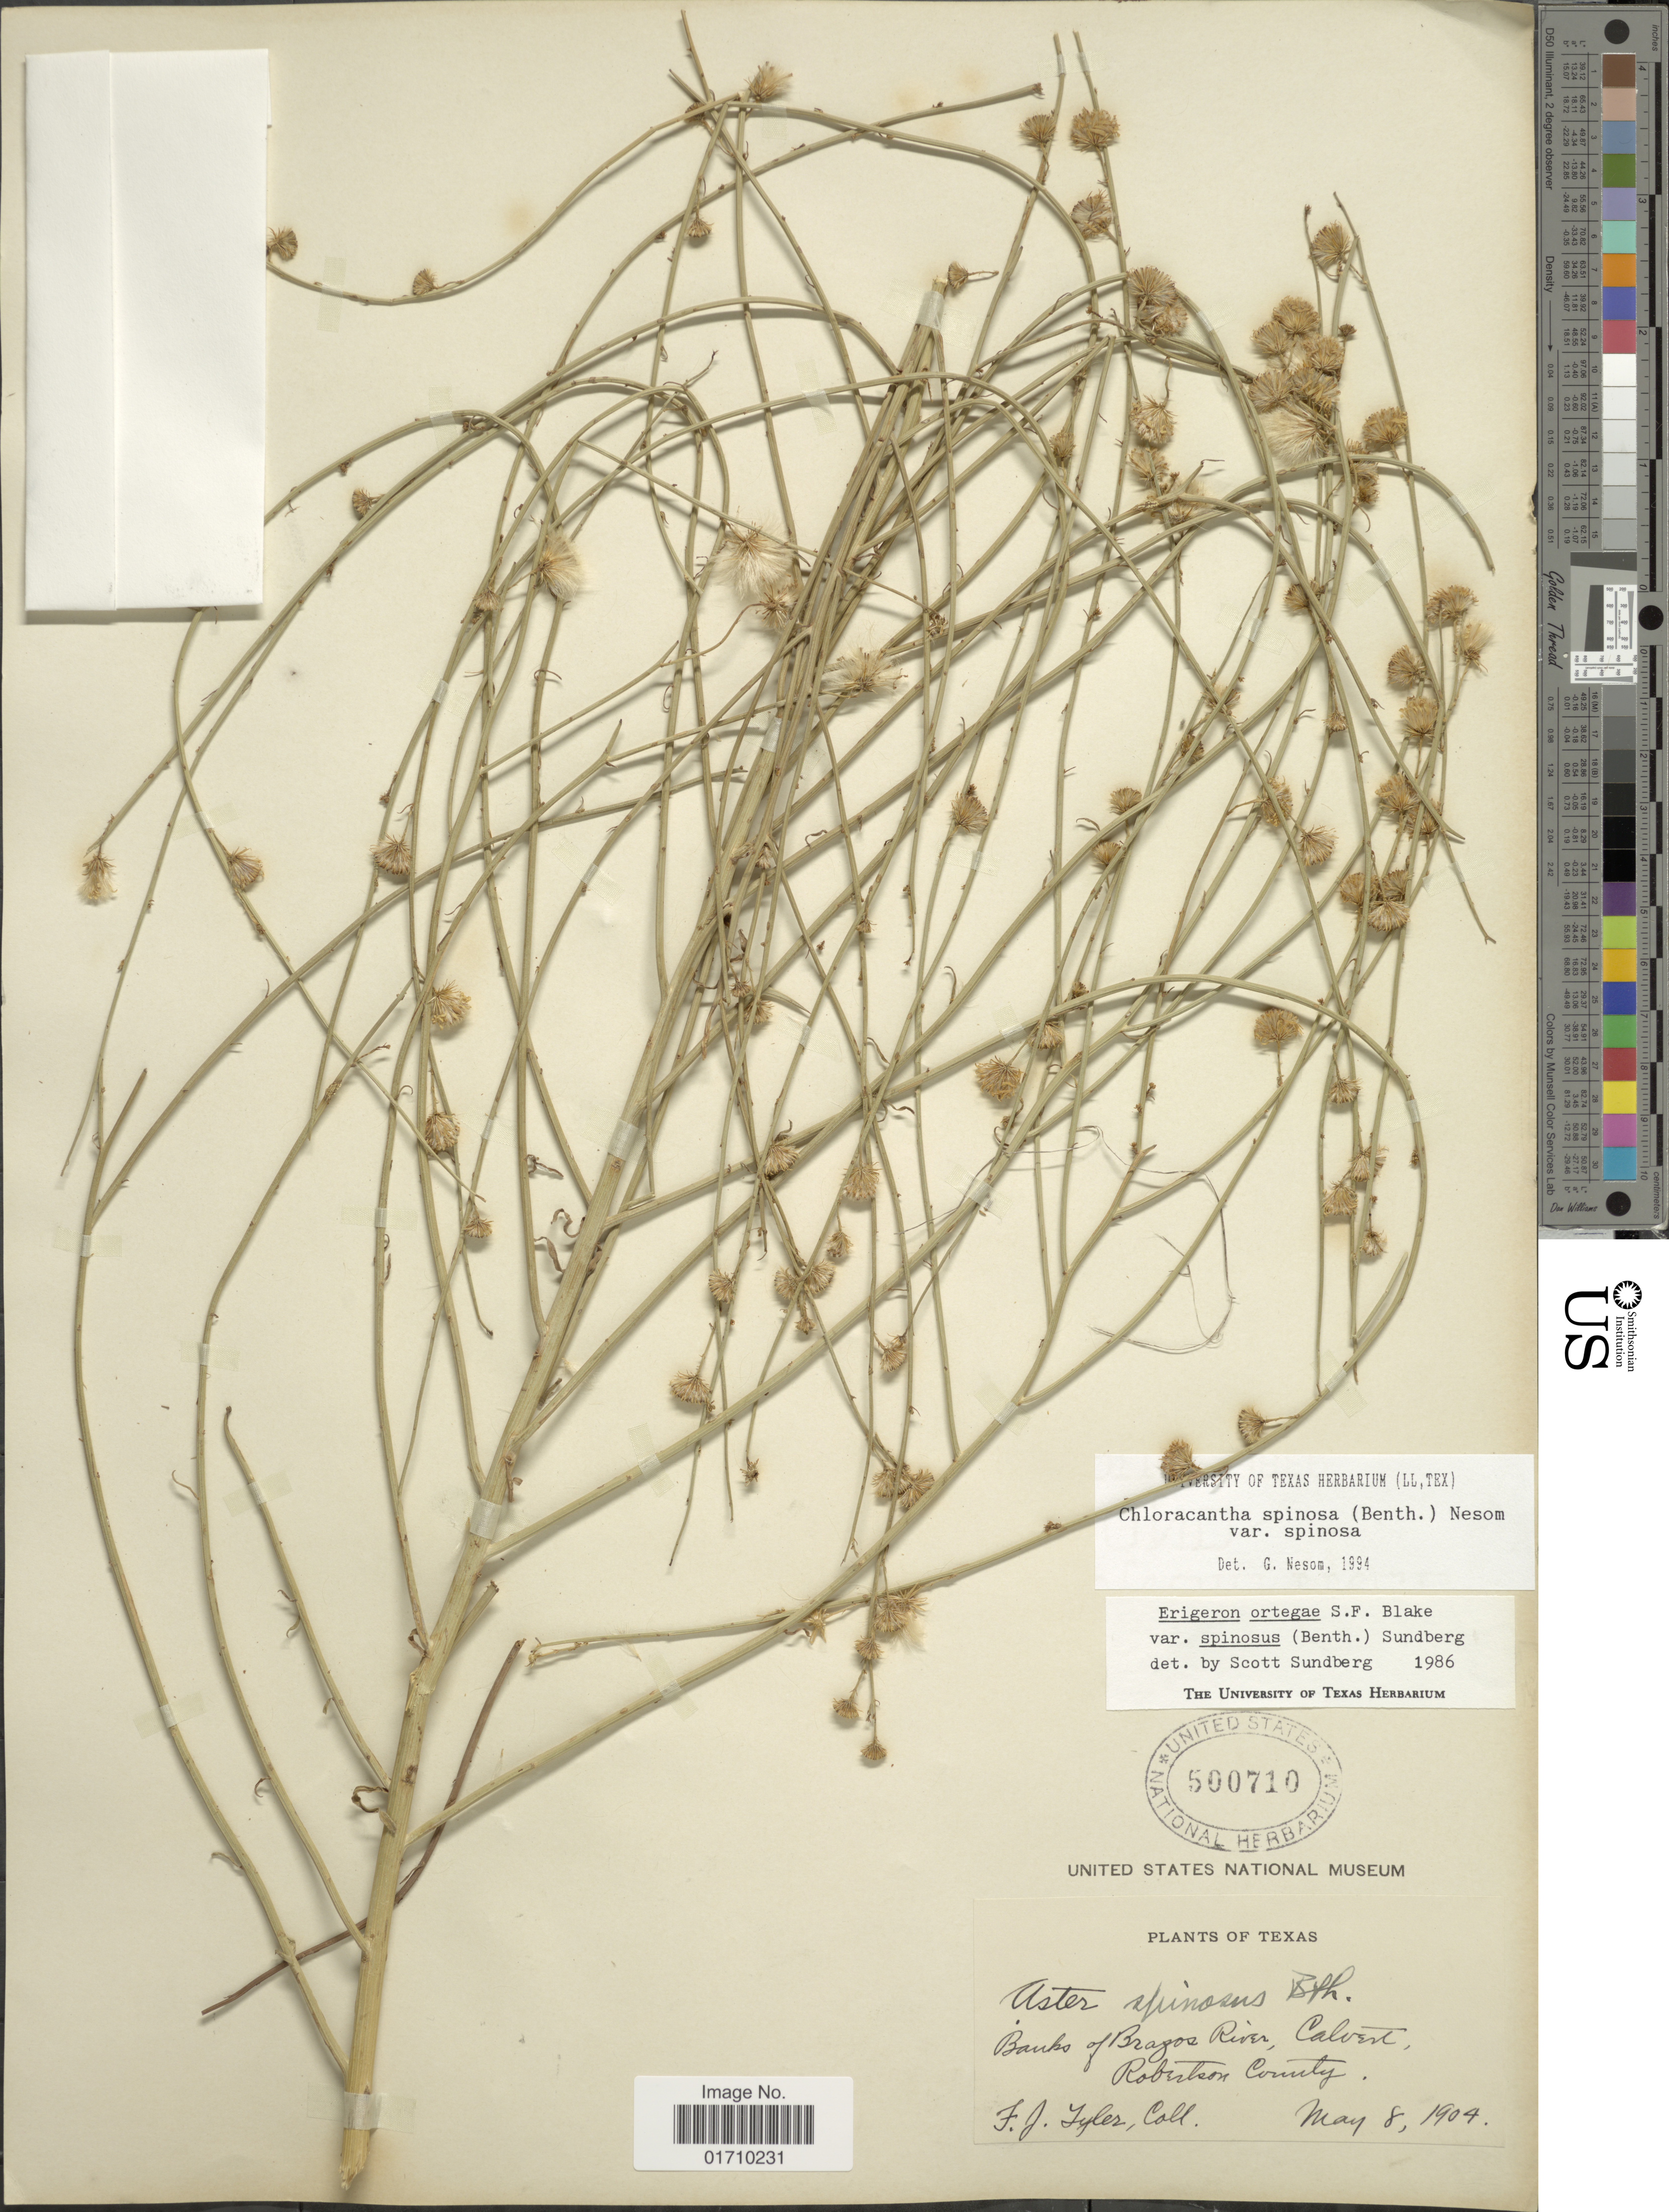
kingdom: Plantae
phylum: Tracheophyta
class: Magnoliopsida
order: Asterales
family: Asteraceae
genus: Chloracantha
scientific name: Chloracantha spinosa var. spinosa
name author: (Benth.) G.L. Nesom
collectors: F. Tyler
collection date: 1904-05-08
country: United States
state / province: Texas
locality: Banks of Brazos River, Calvert, Robertson County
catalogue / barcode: US 500710